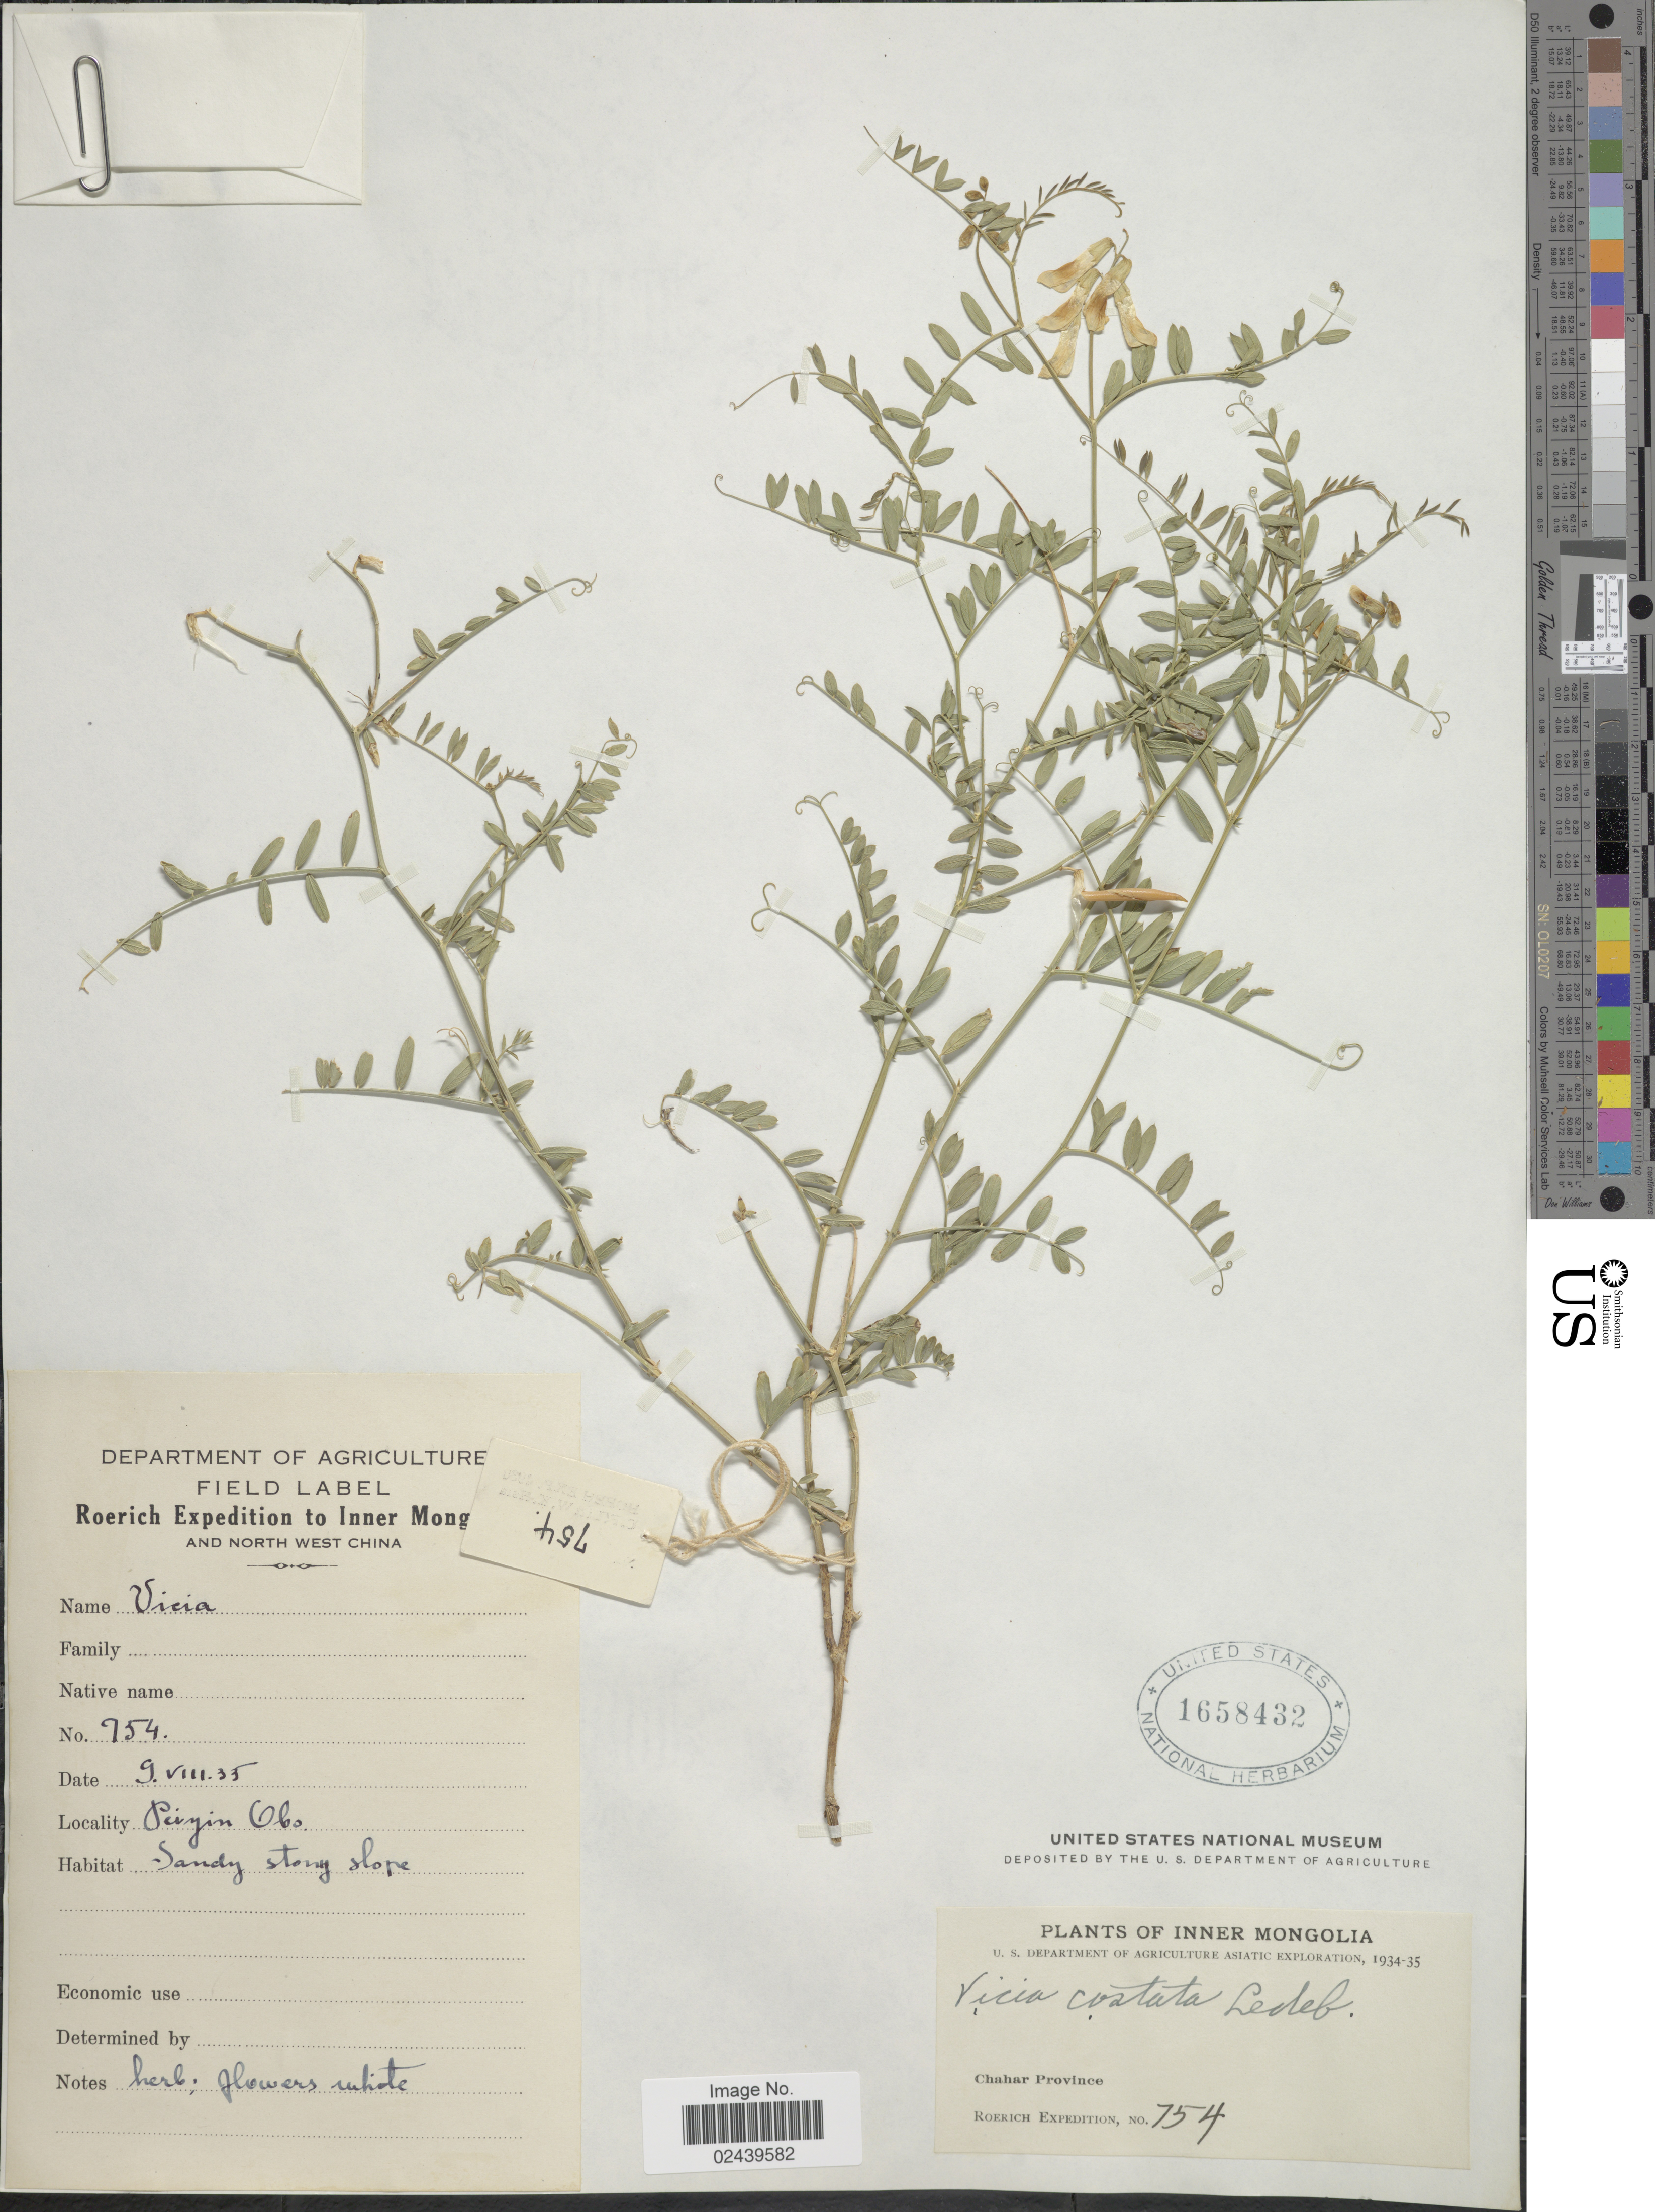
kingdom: Plantae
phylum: Tracheophyta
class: Magnoliopsida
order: Fabales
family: Fabaceae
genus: Vicia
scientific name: Vicia costata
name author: Ledeb.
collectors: Roerich Expedition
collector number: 754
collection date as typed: Transcribed d/m/y: 9/8/35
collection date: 1935-08-09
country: China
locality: Inner Mongolia and north west China. Chahar Province, Puizin Obo.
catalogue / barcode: US 1658432